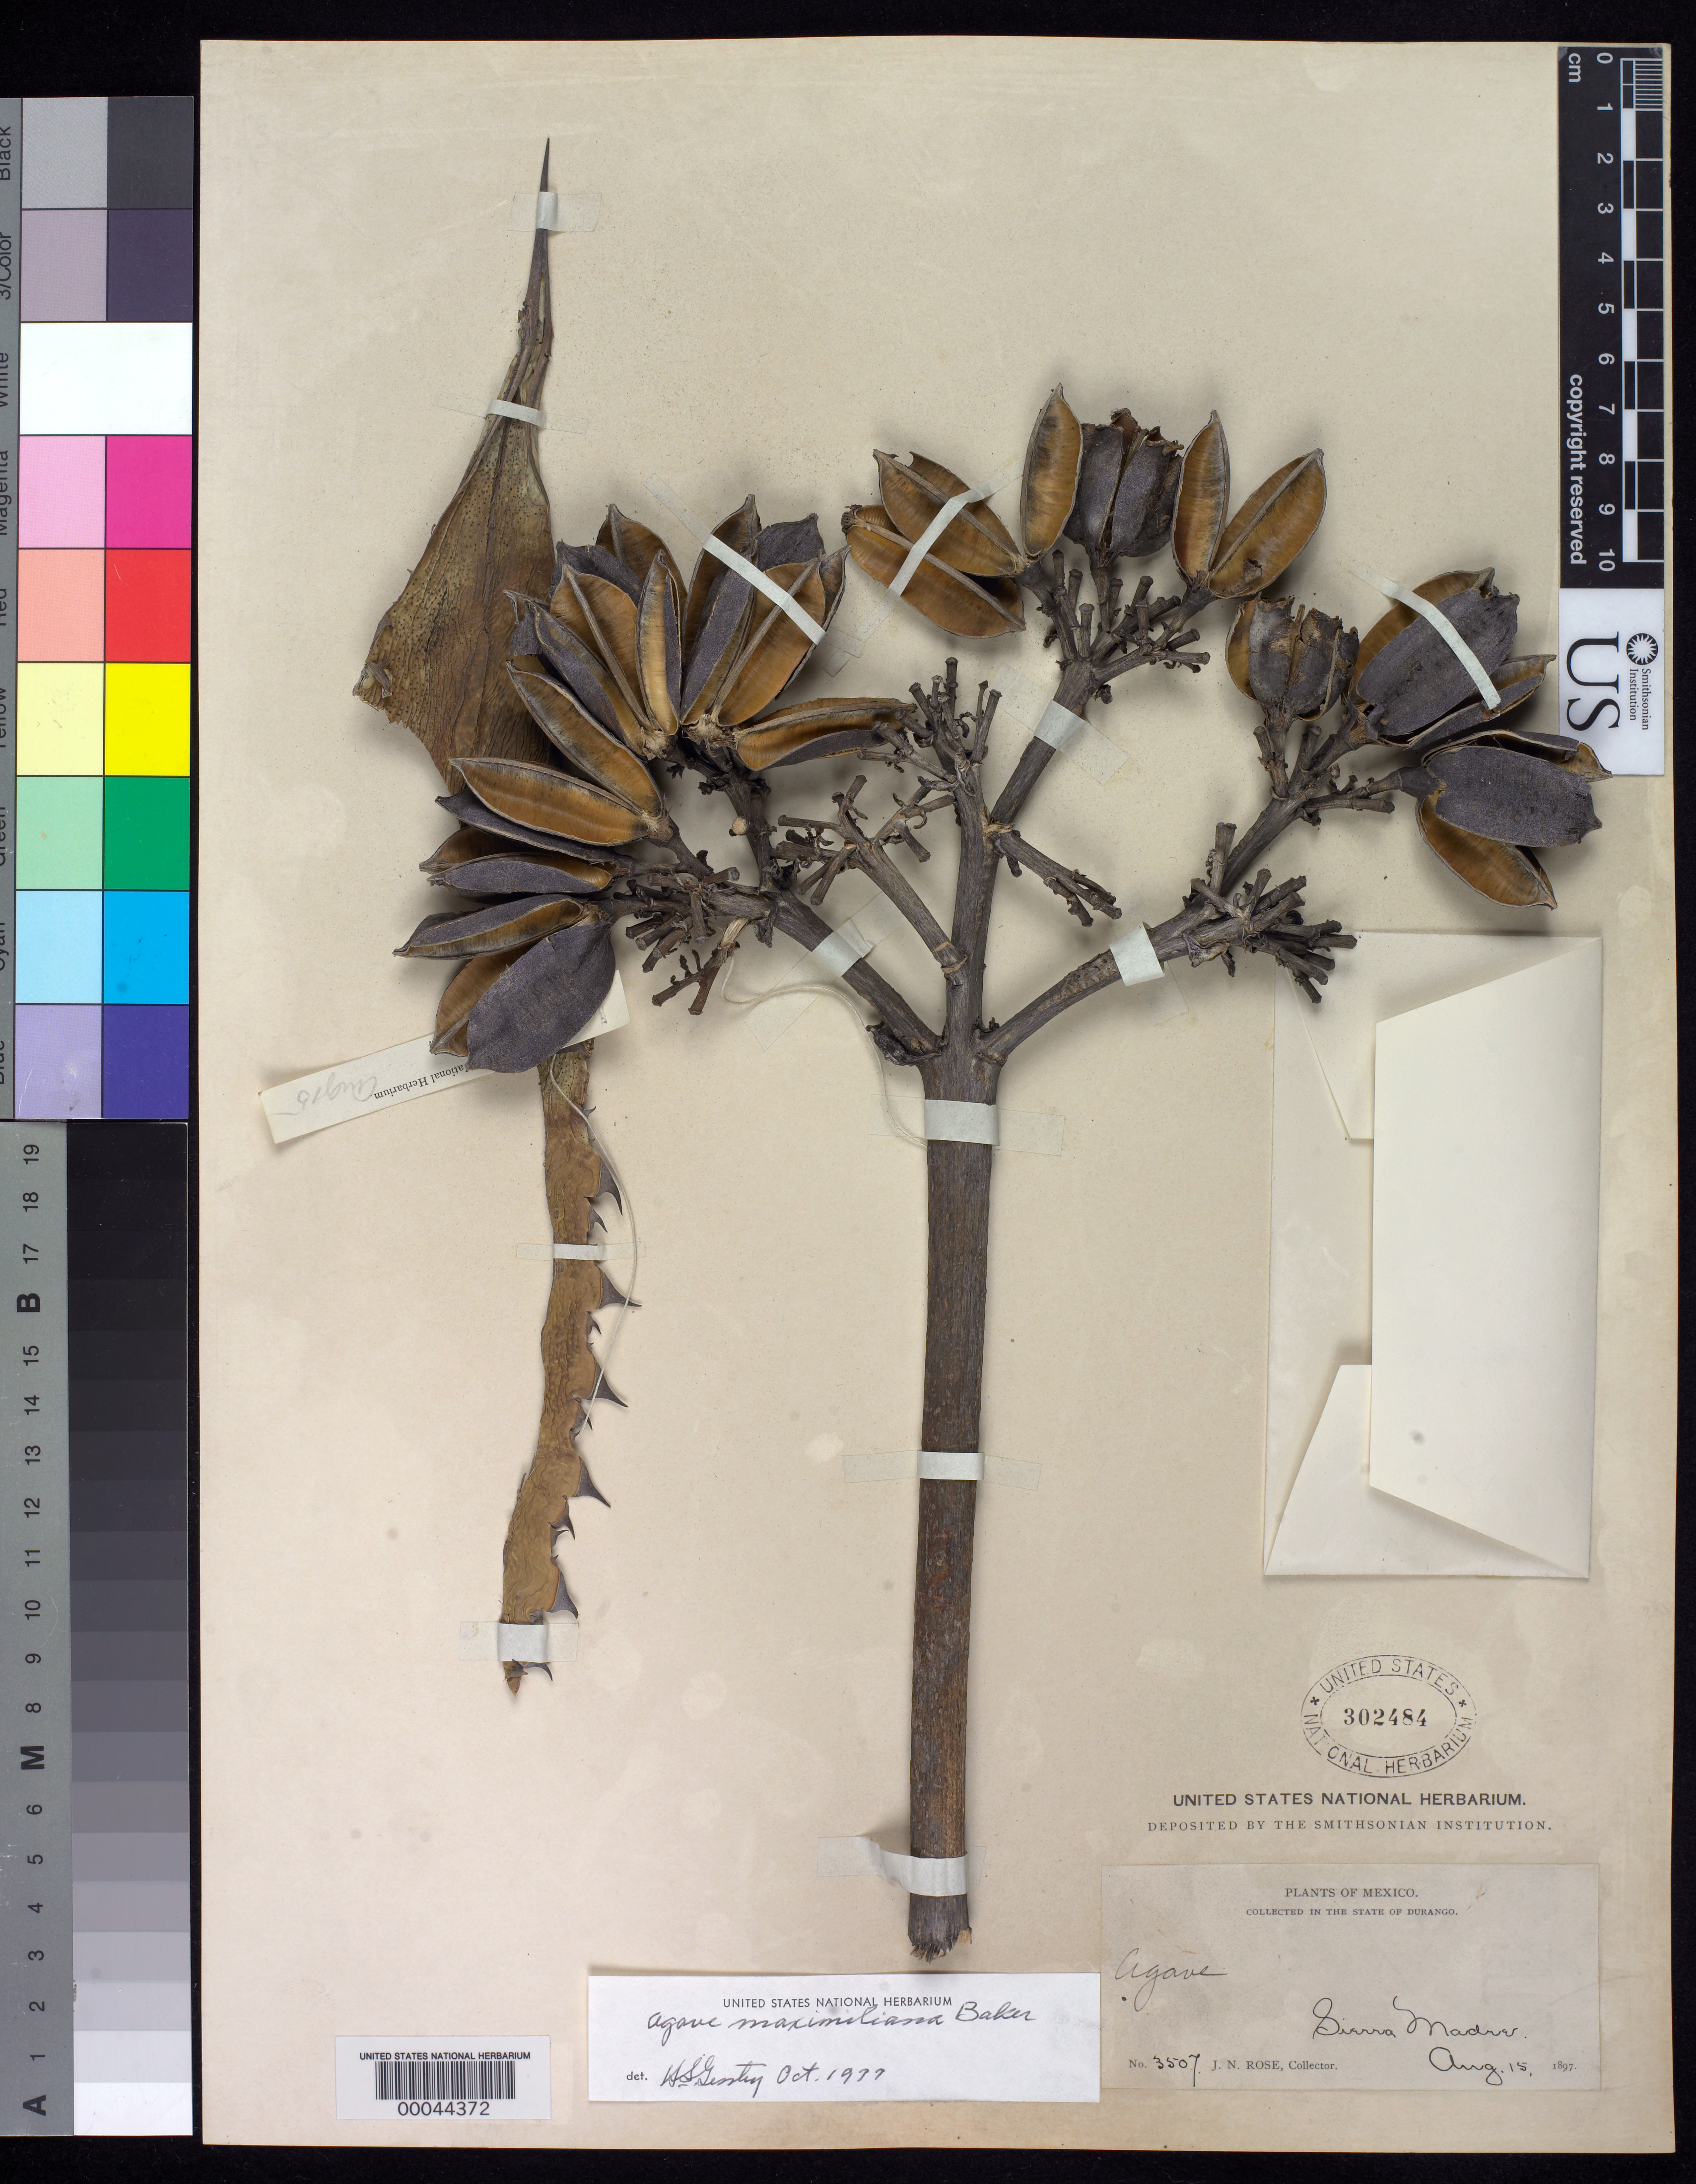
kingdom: Plantae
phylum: Tracheophyta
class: Liliopsida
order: Asparagales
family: Asparagaceae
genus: Agave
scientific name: Agave marmorata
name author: Roezl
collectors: J. N. Rose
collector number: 3507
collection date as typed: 15 Aug 1897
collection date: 1897-08-15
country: Mexico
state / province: Durango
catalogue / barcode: US 302484